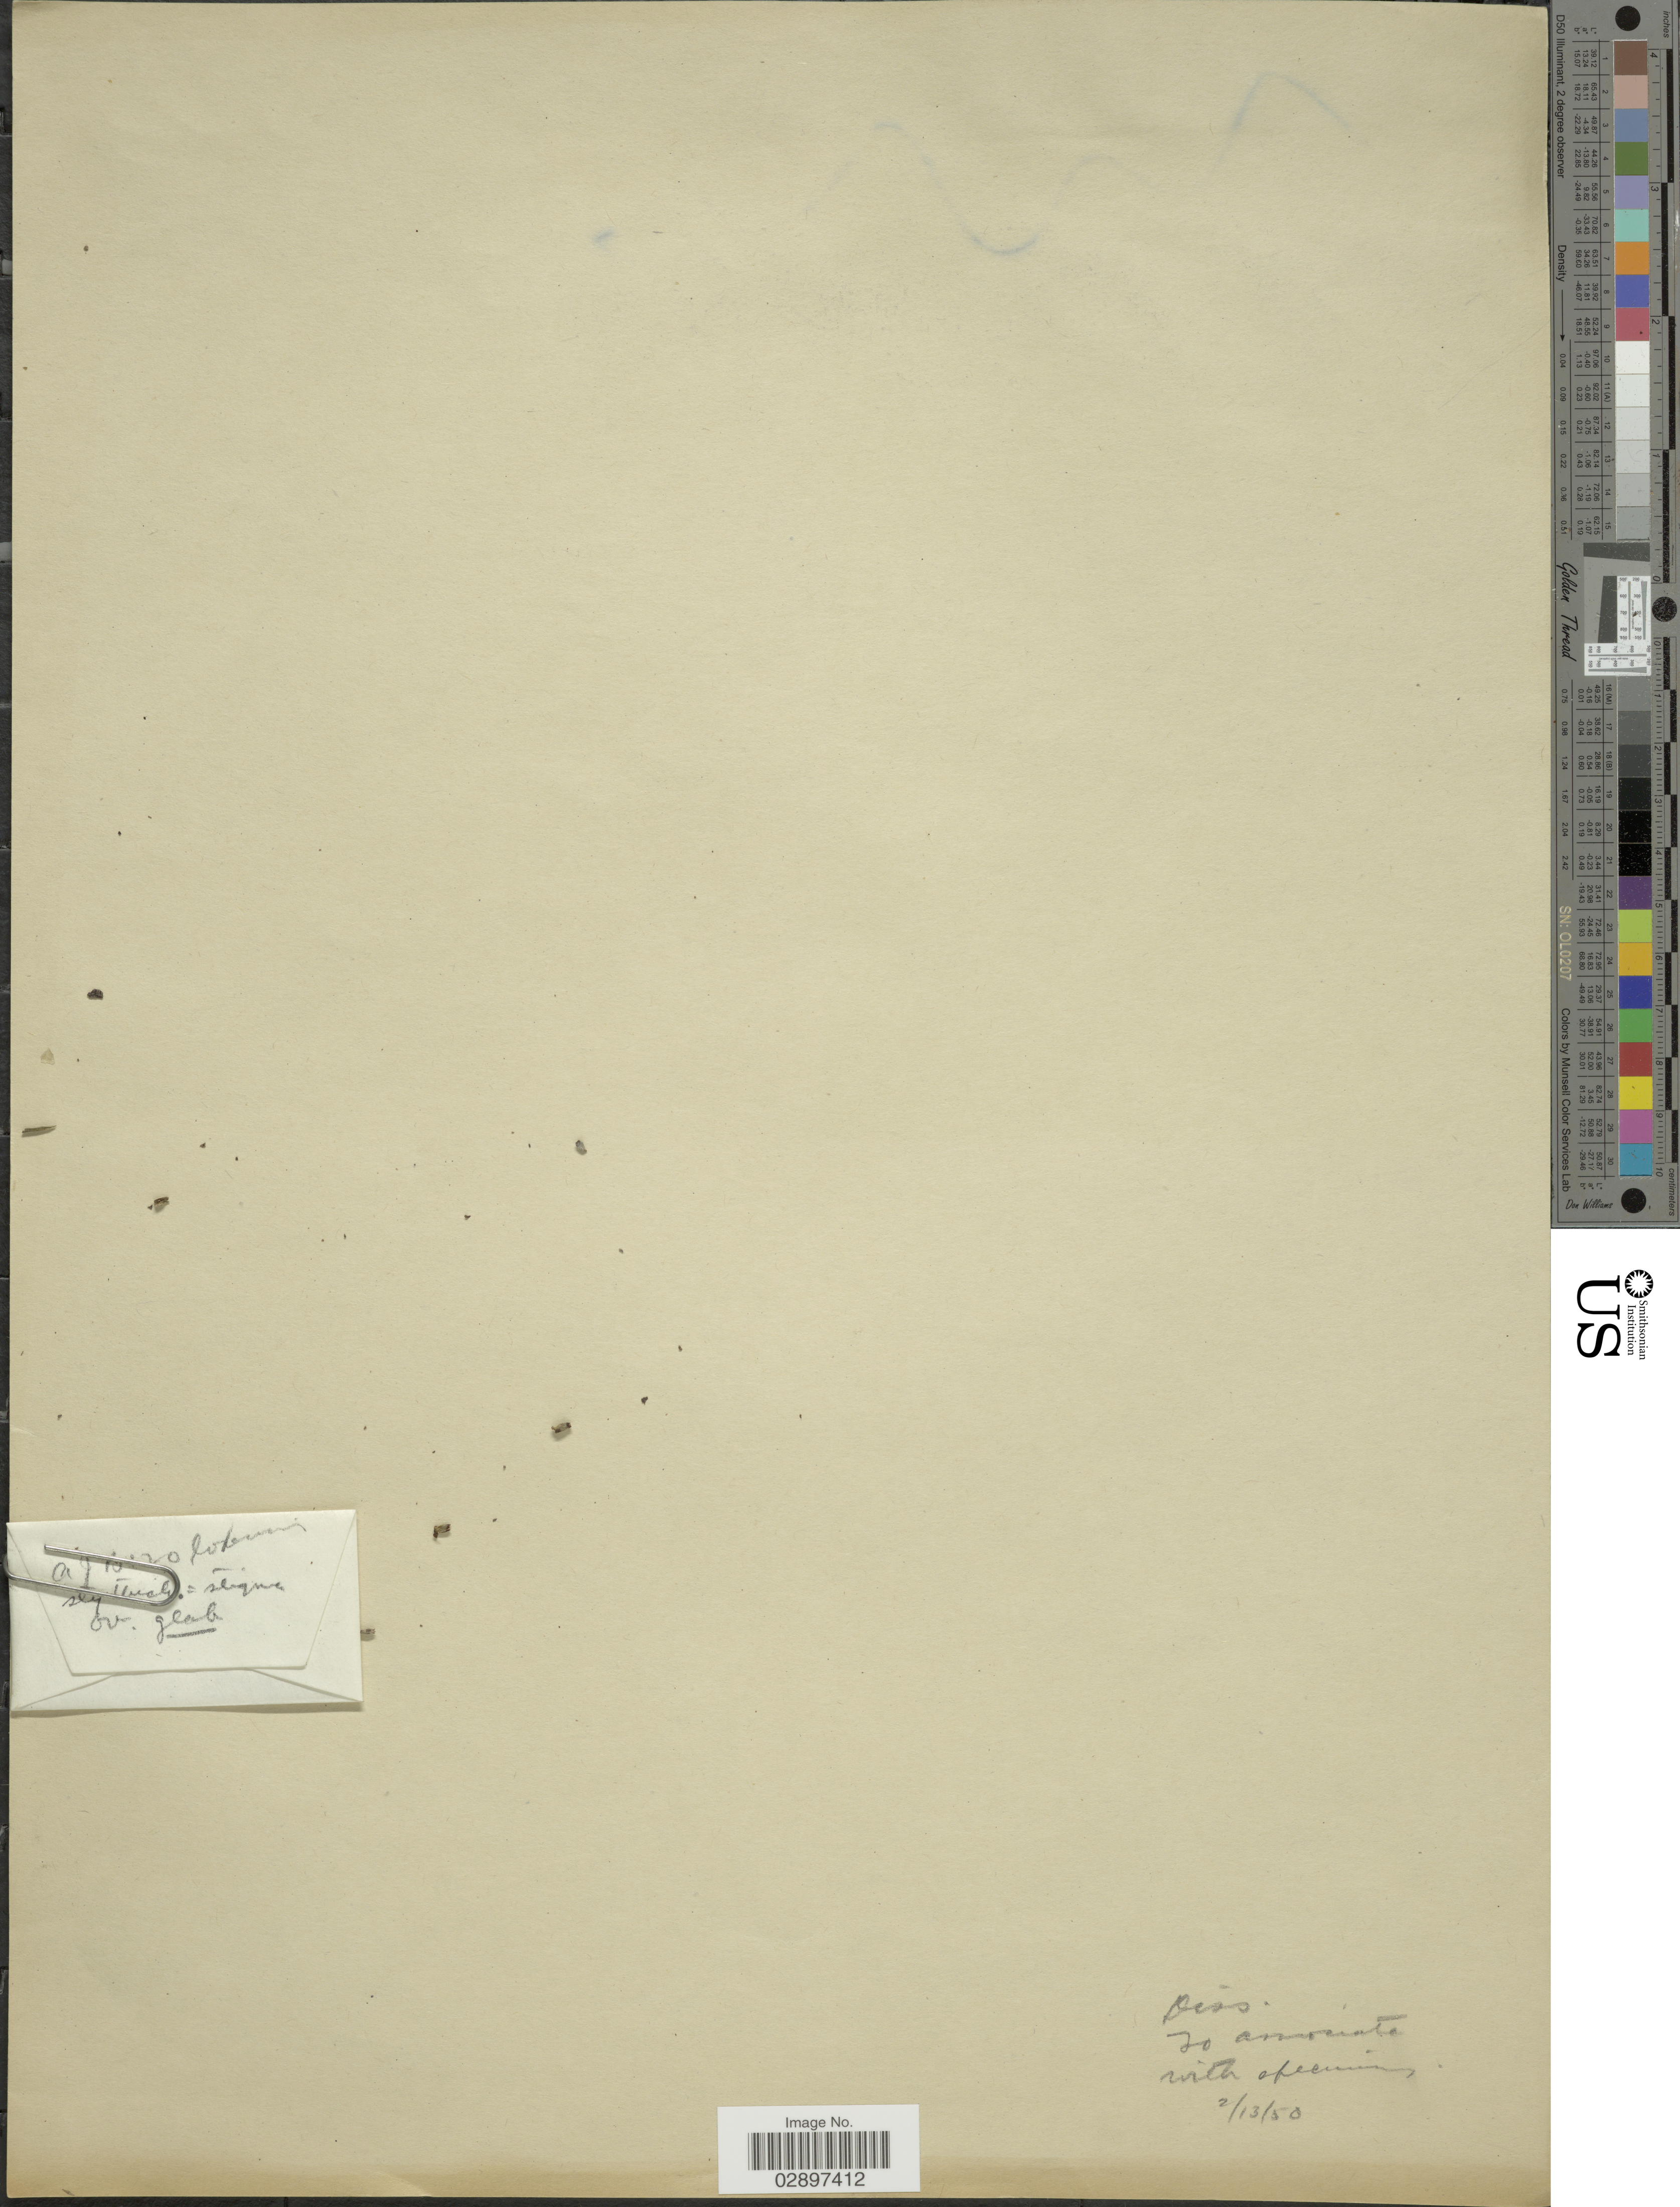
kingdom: Plantae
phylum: Tracheophyta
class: Magnoliopsida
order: Boraginales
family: Heliotropiaceae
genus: Tournefortia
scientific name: Tournefortia polystachya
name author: Ruiz & Pav.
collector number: !0?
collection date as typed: Transcribed d/m/y: 13/5/50